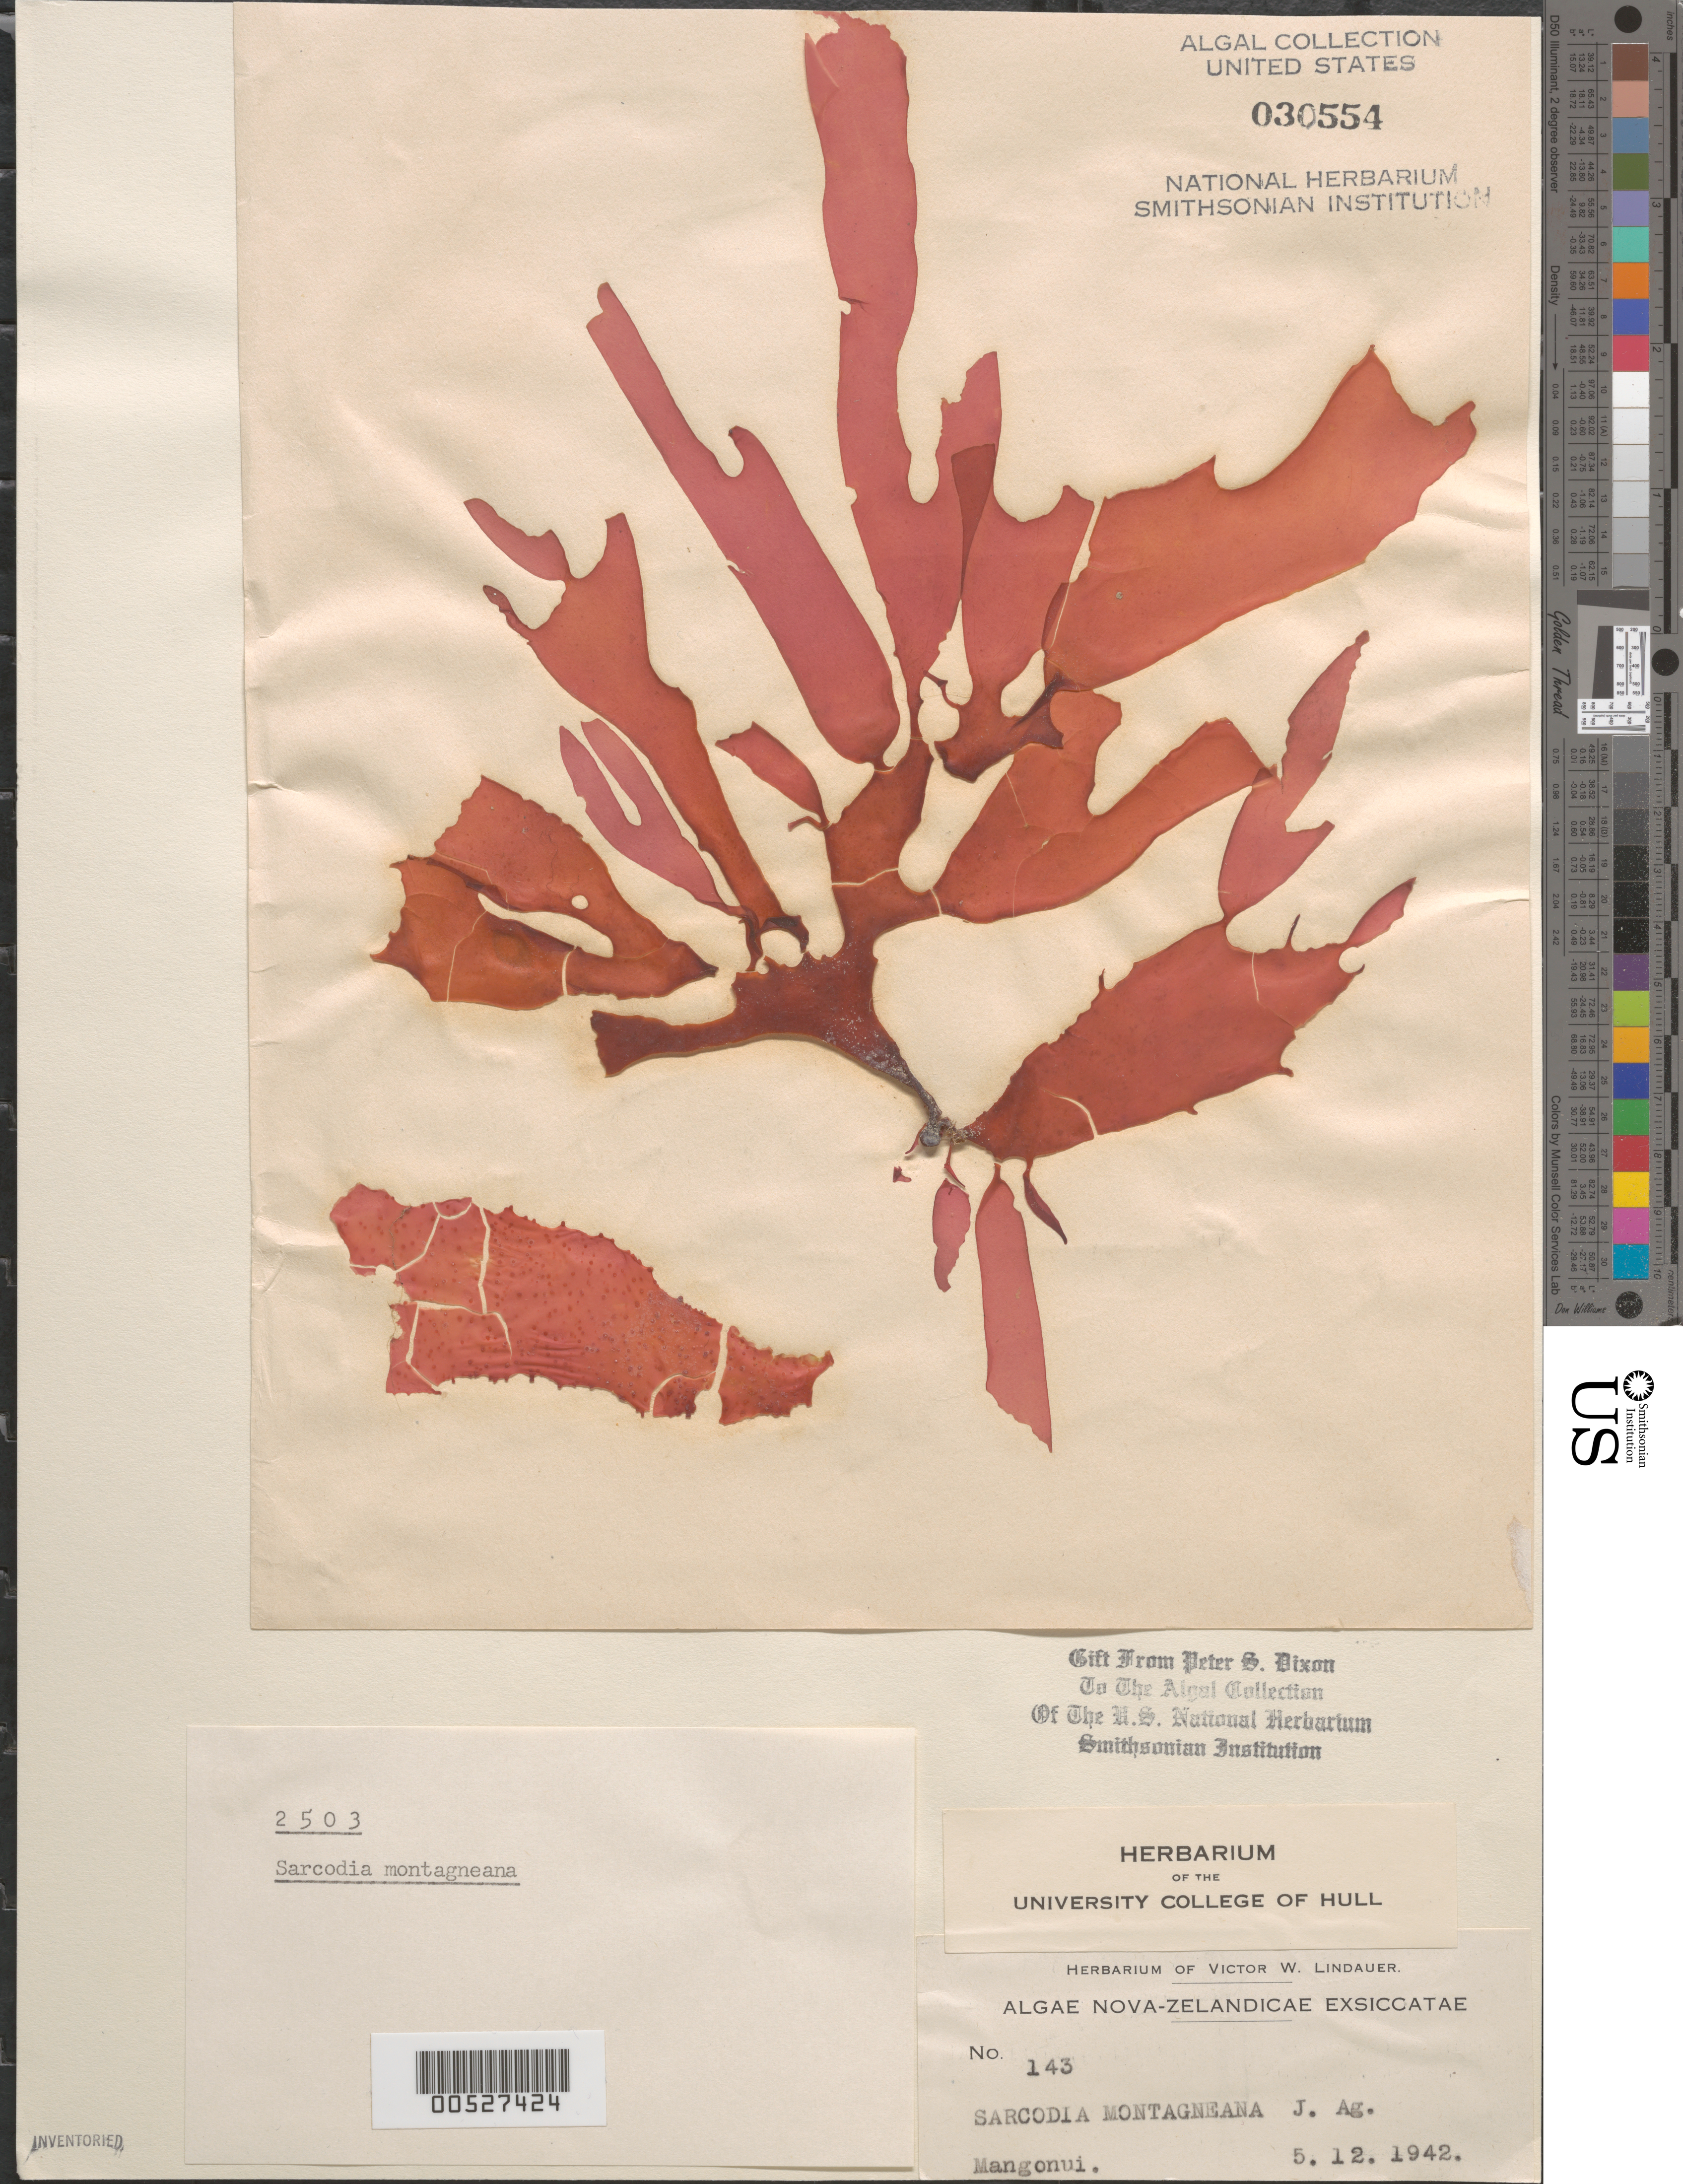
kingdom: Plantae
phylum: Rhodophyta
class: Florideophyceae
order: Gigartinales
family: Sarcodiaceae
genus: Sarcodia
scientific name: Sarcodia montagneana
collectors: V. Lindauer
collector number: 143 & PSD 2503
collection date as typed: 05 Dec 1942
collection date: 1942-12-05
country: New Zealand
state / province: Northland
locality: Mangonui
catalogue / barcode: US 30554